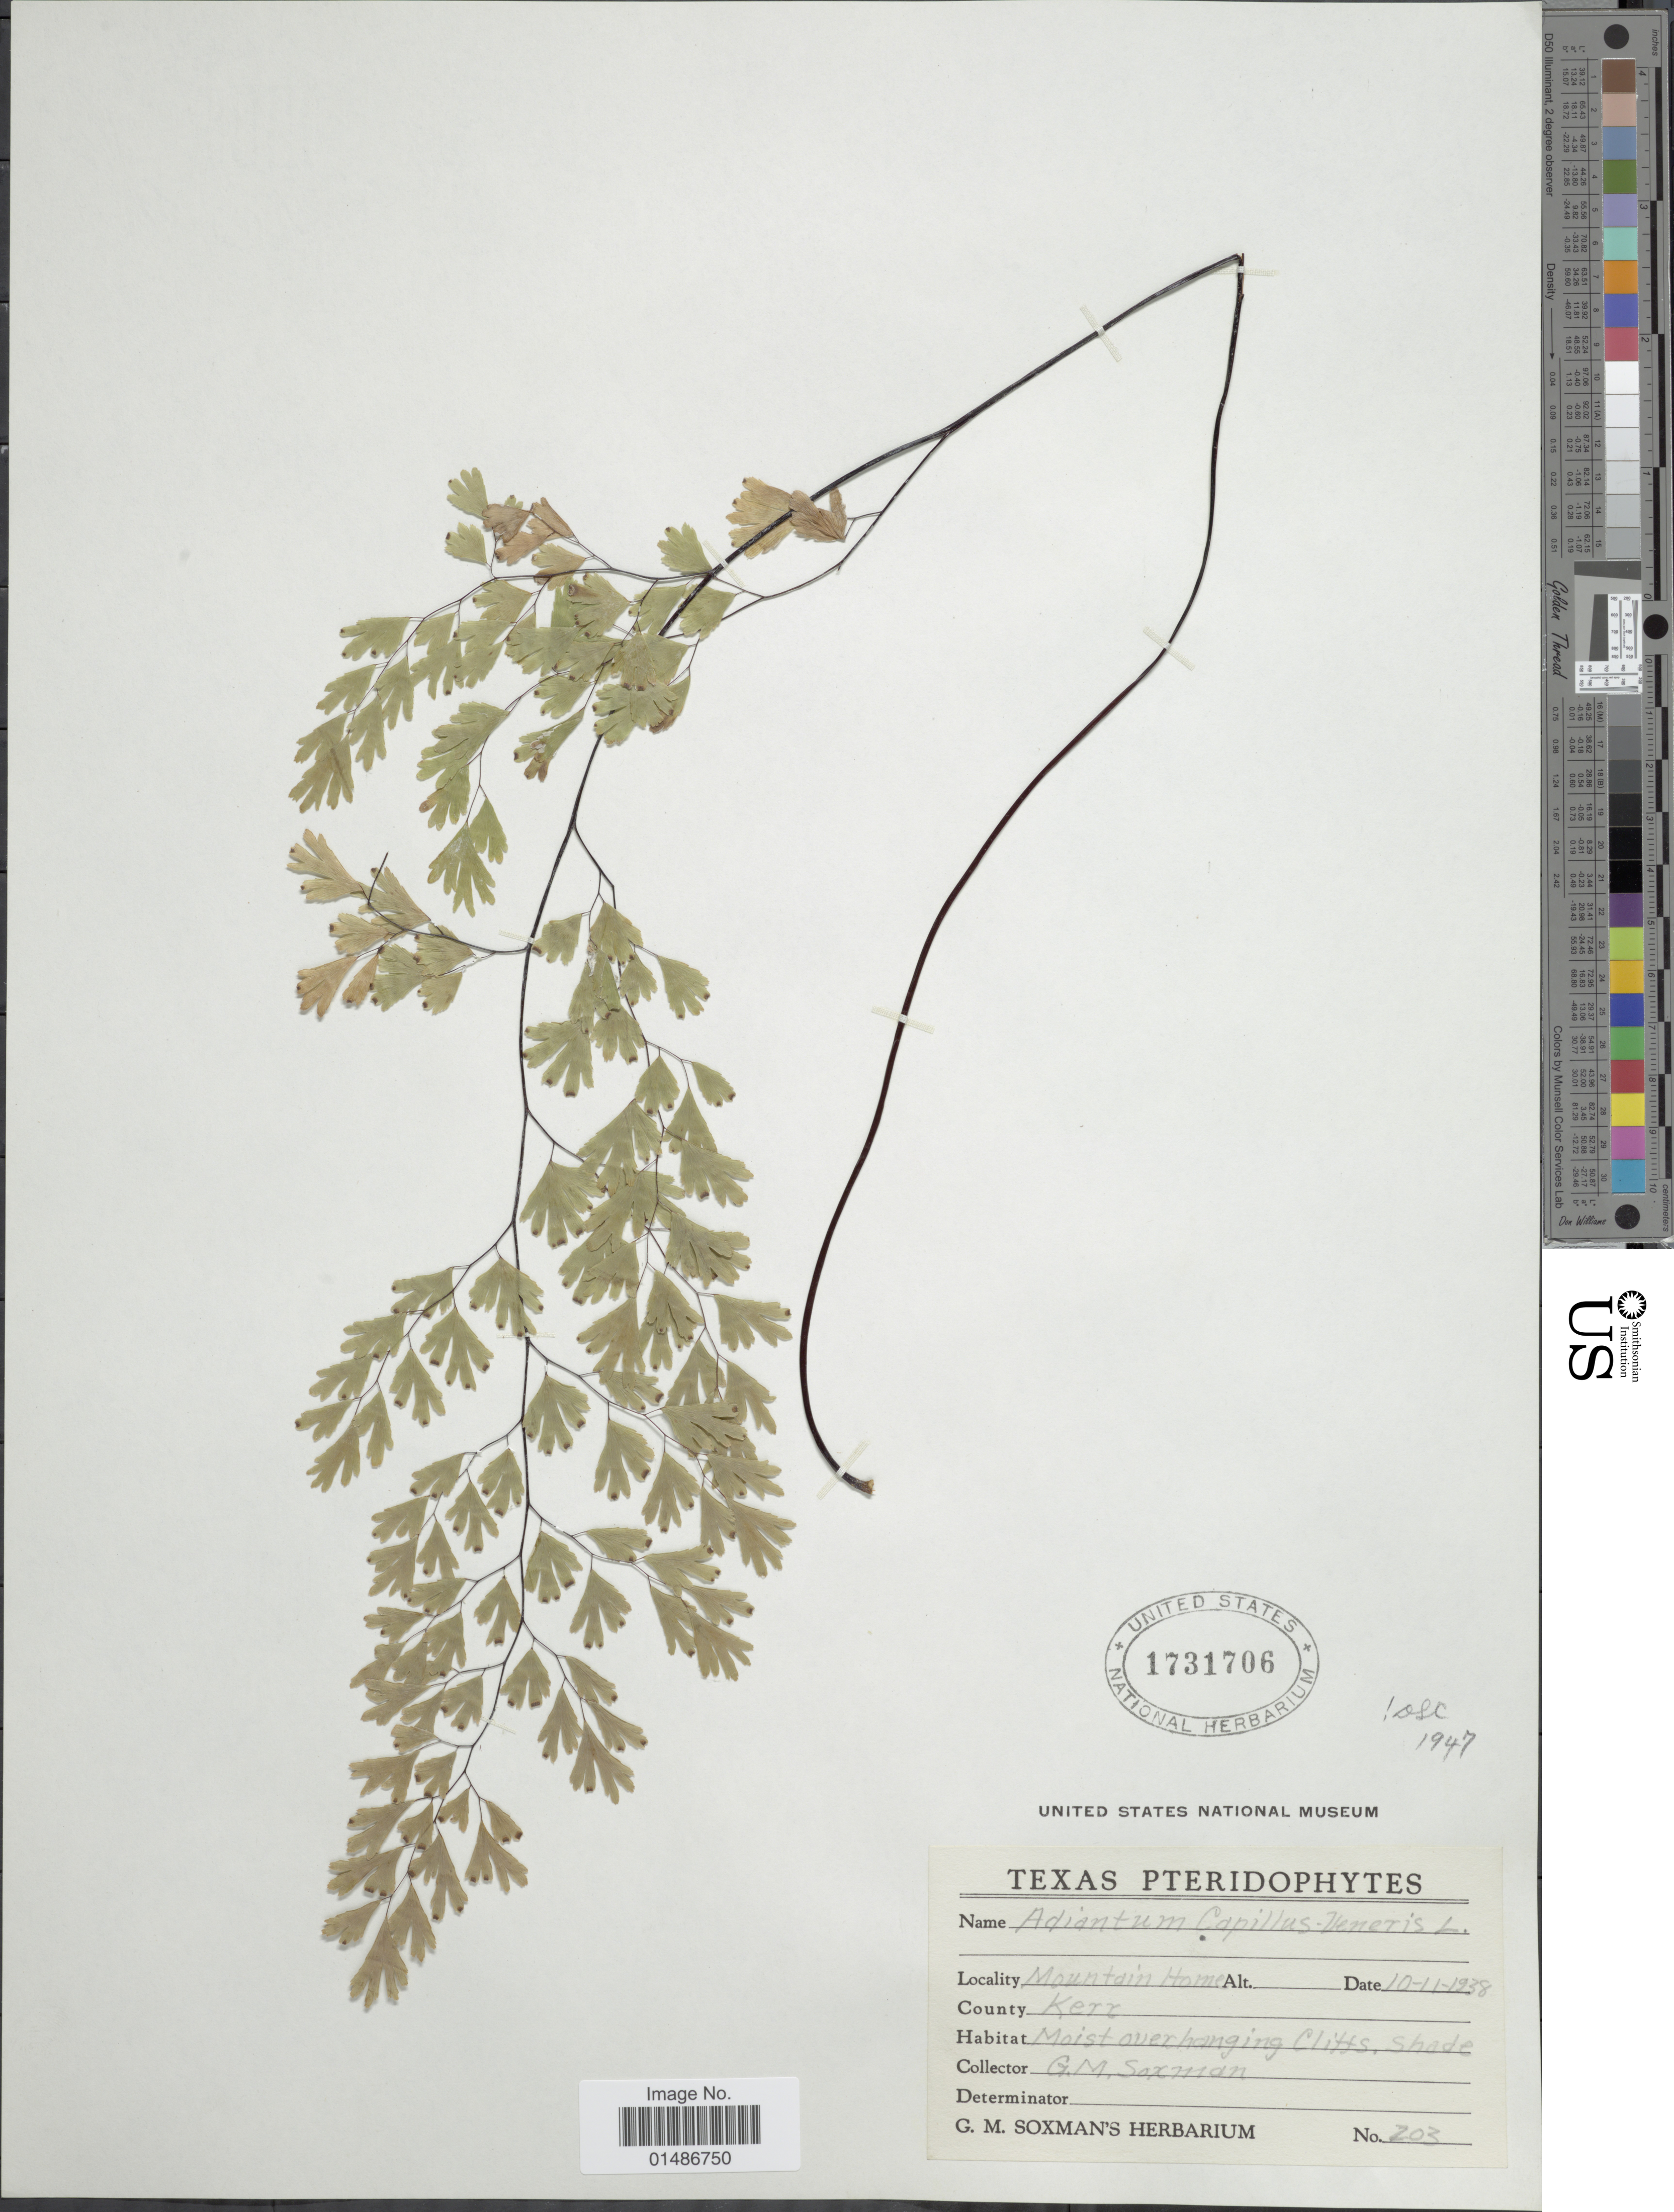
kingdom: Plantae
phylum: Tracheophyta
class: Polypodiopsida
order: Polypodiales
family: Pteridaceae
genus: Adiantum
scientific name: Adiantum capillus-veneris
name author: L.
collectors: G. Soxman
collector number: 203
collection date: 1938-10-11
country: United States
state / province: Texas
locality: Mountain Home. County Kerr.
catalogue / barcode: US 1731706